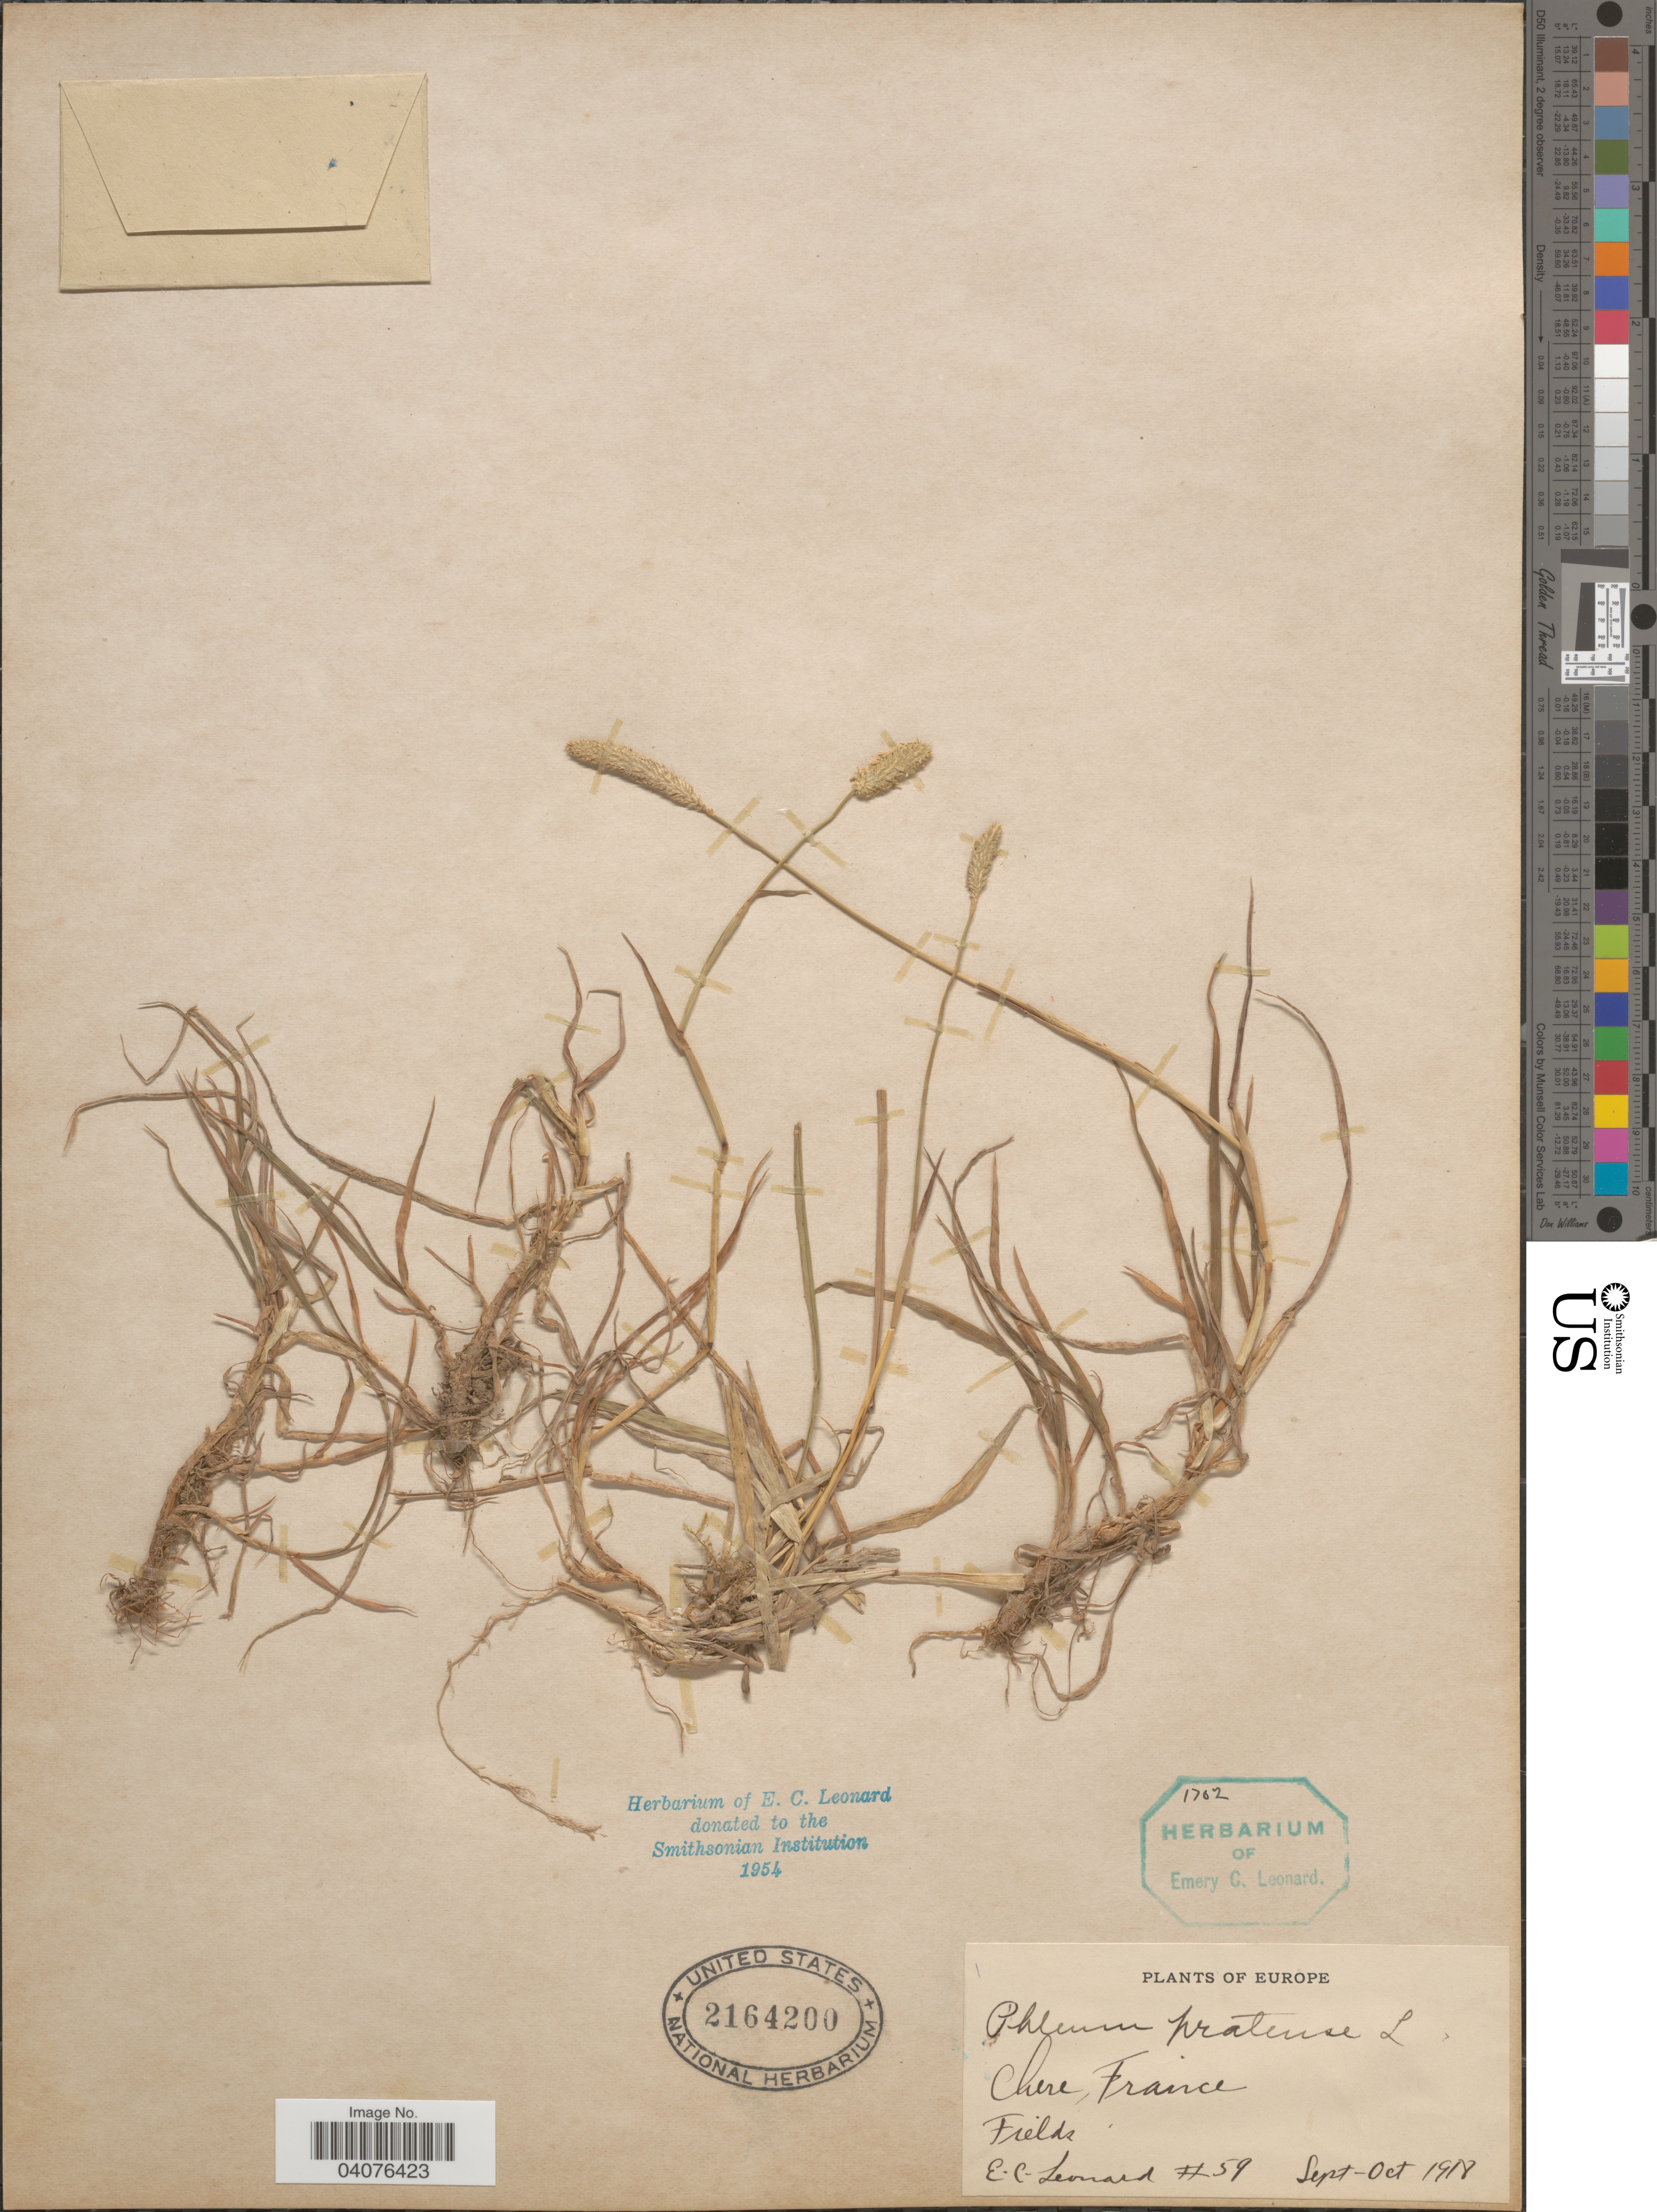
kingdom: Plantae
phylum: Tracheophyta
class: Liliopsida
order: Poales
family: Poaceae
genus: Phleum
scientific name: Phleum pratense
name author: L.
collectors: E. C. Leonard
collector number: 59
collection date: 1918-09/1918-10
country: France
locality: Chere. Fields.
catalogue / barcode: US 2164200